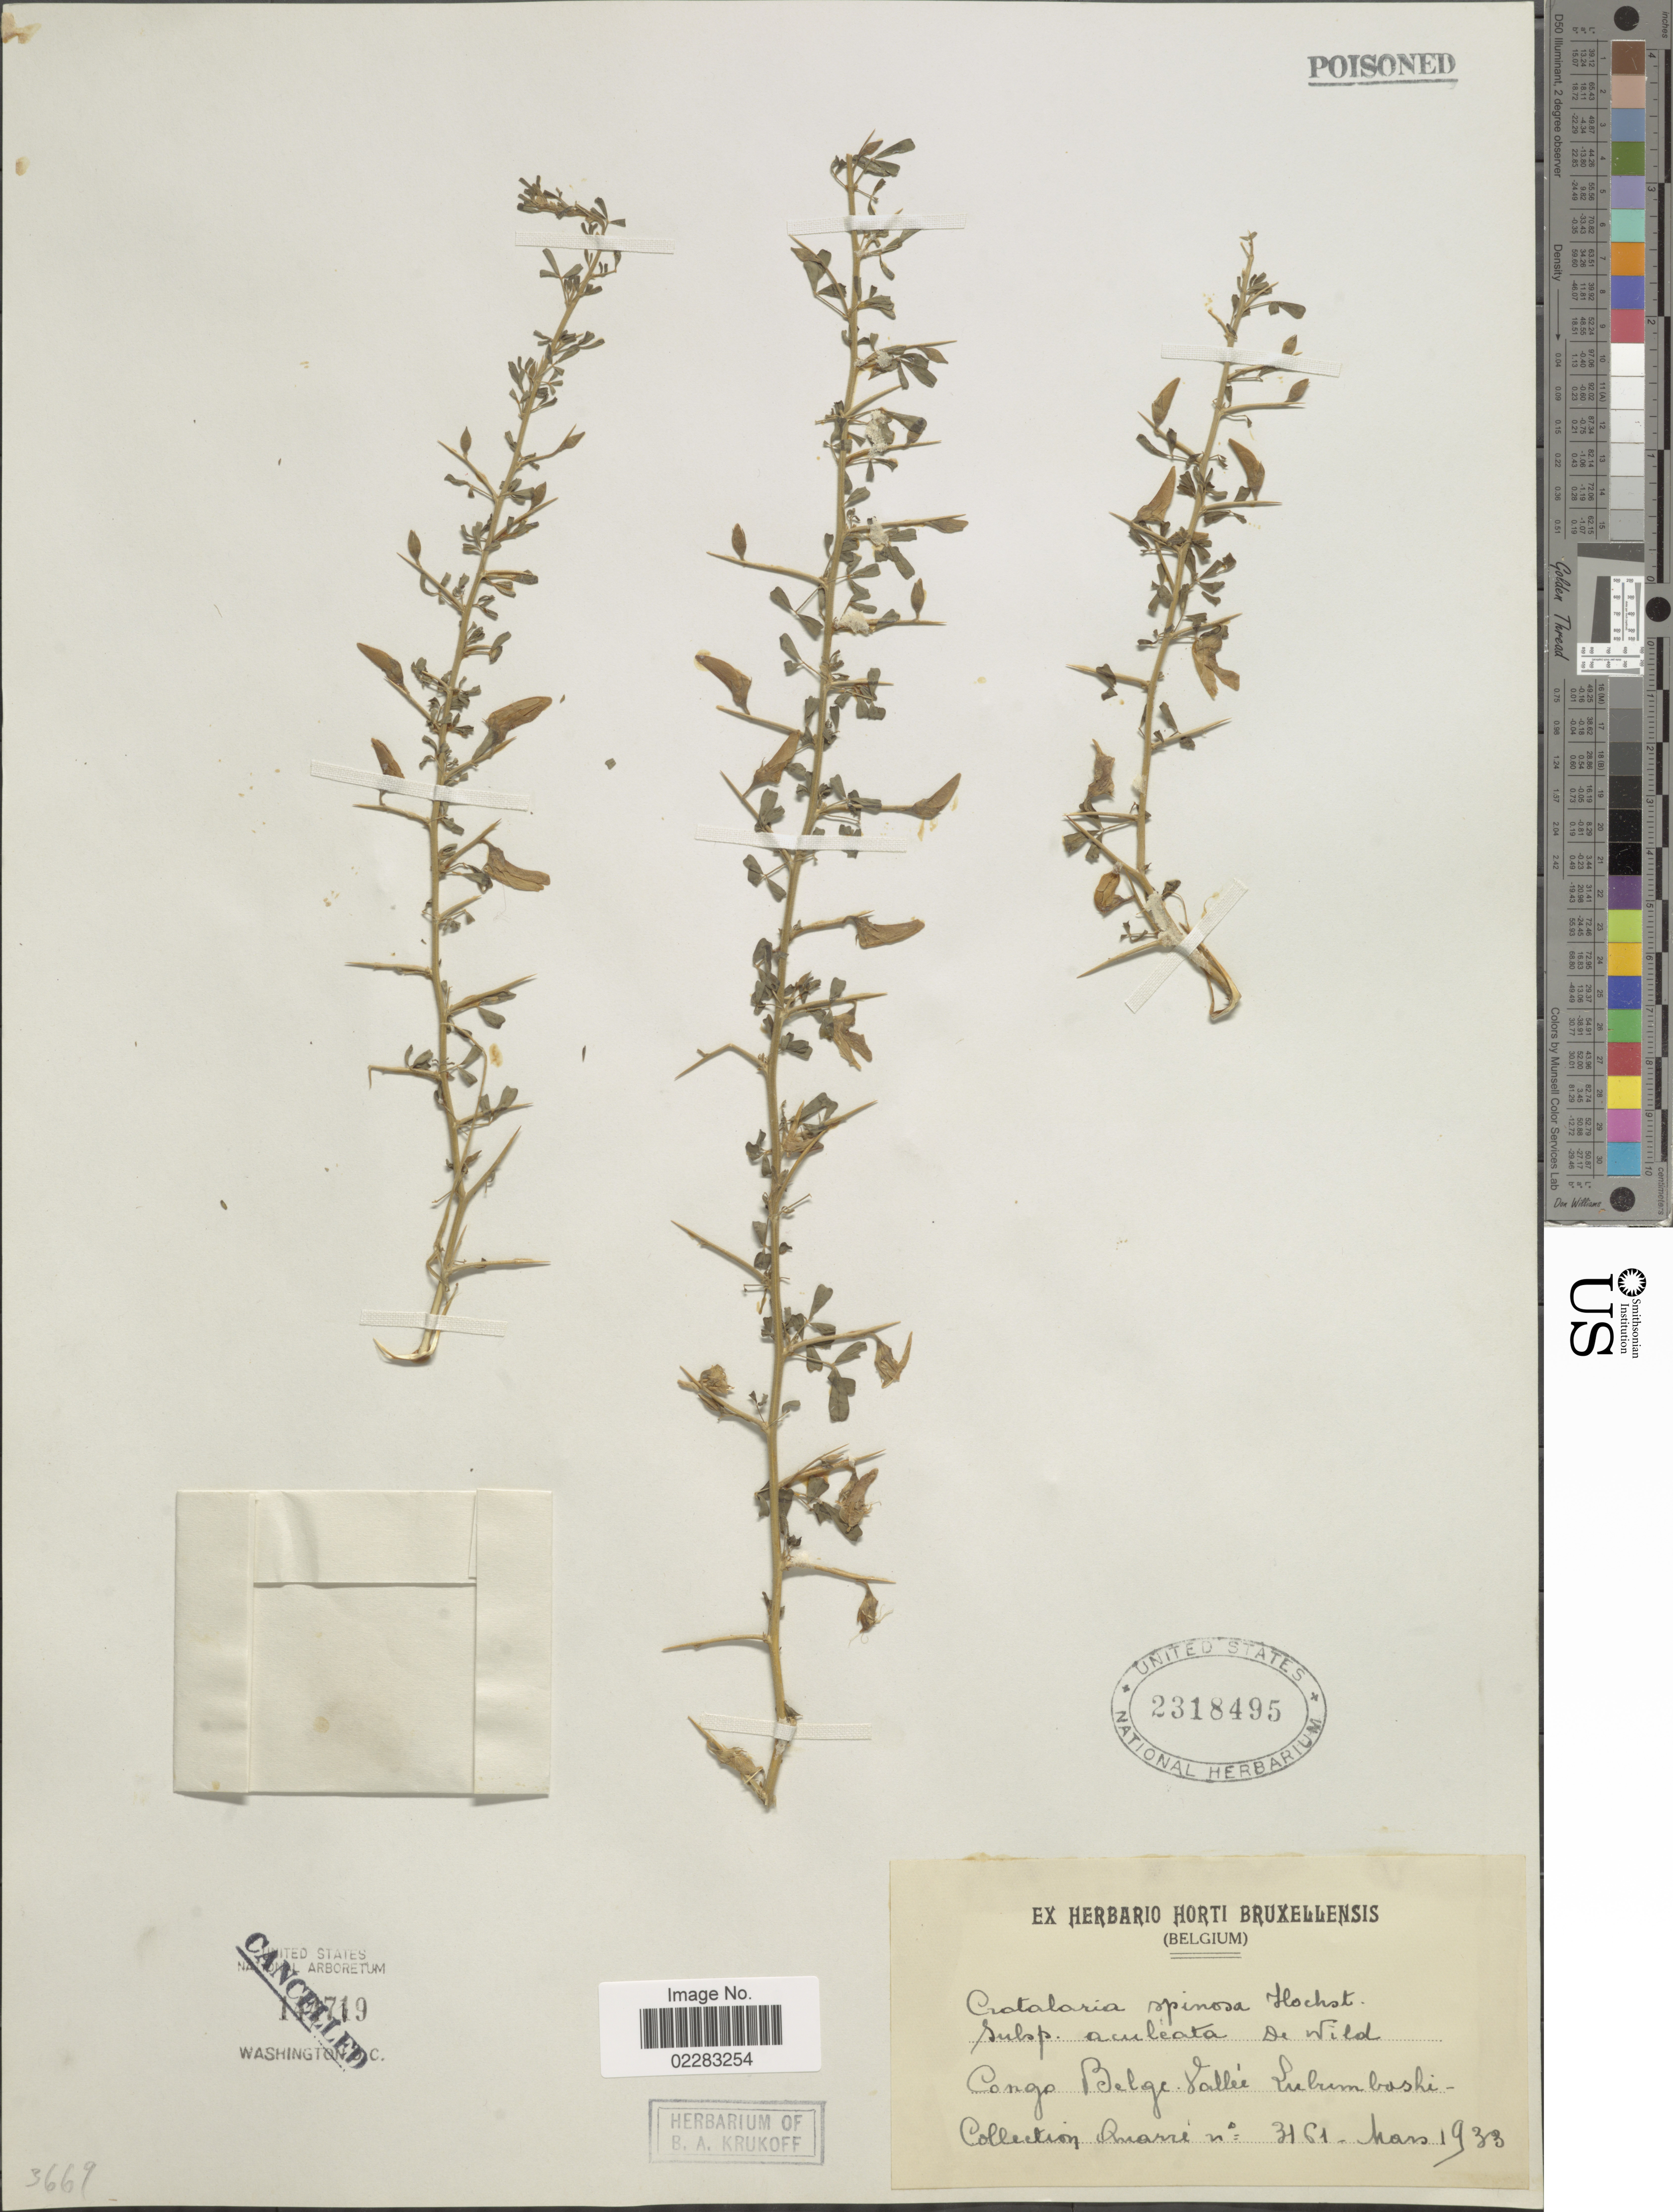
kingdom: Plantae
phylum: Tracheophyta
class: Magnoliopsida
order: Fabales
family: Fabaceae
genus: Crotalaria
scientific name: Crotalaria spinosa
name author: Benth.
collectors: -. Quarre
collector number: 3161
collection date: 1933-03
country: Congo, Democratic Republic of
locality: Vallee Lubumbashi.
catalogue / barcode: US 2318495